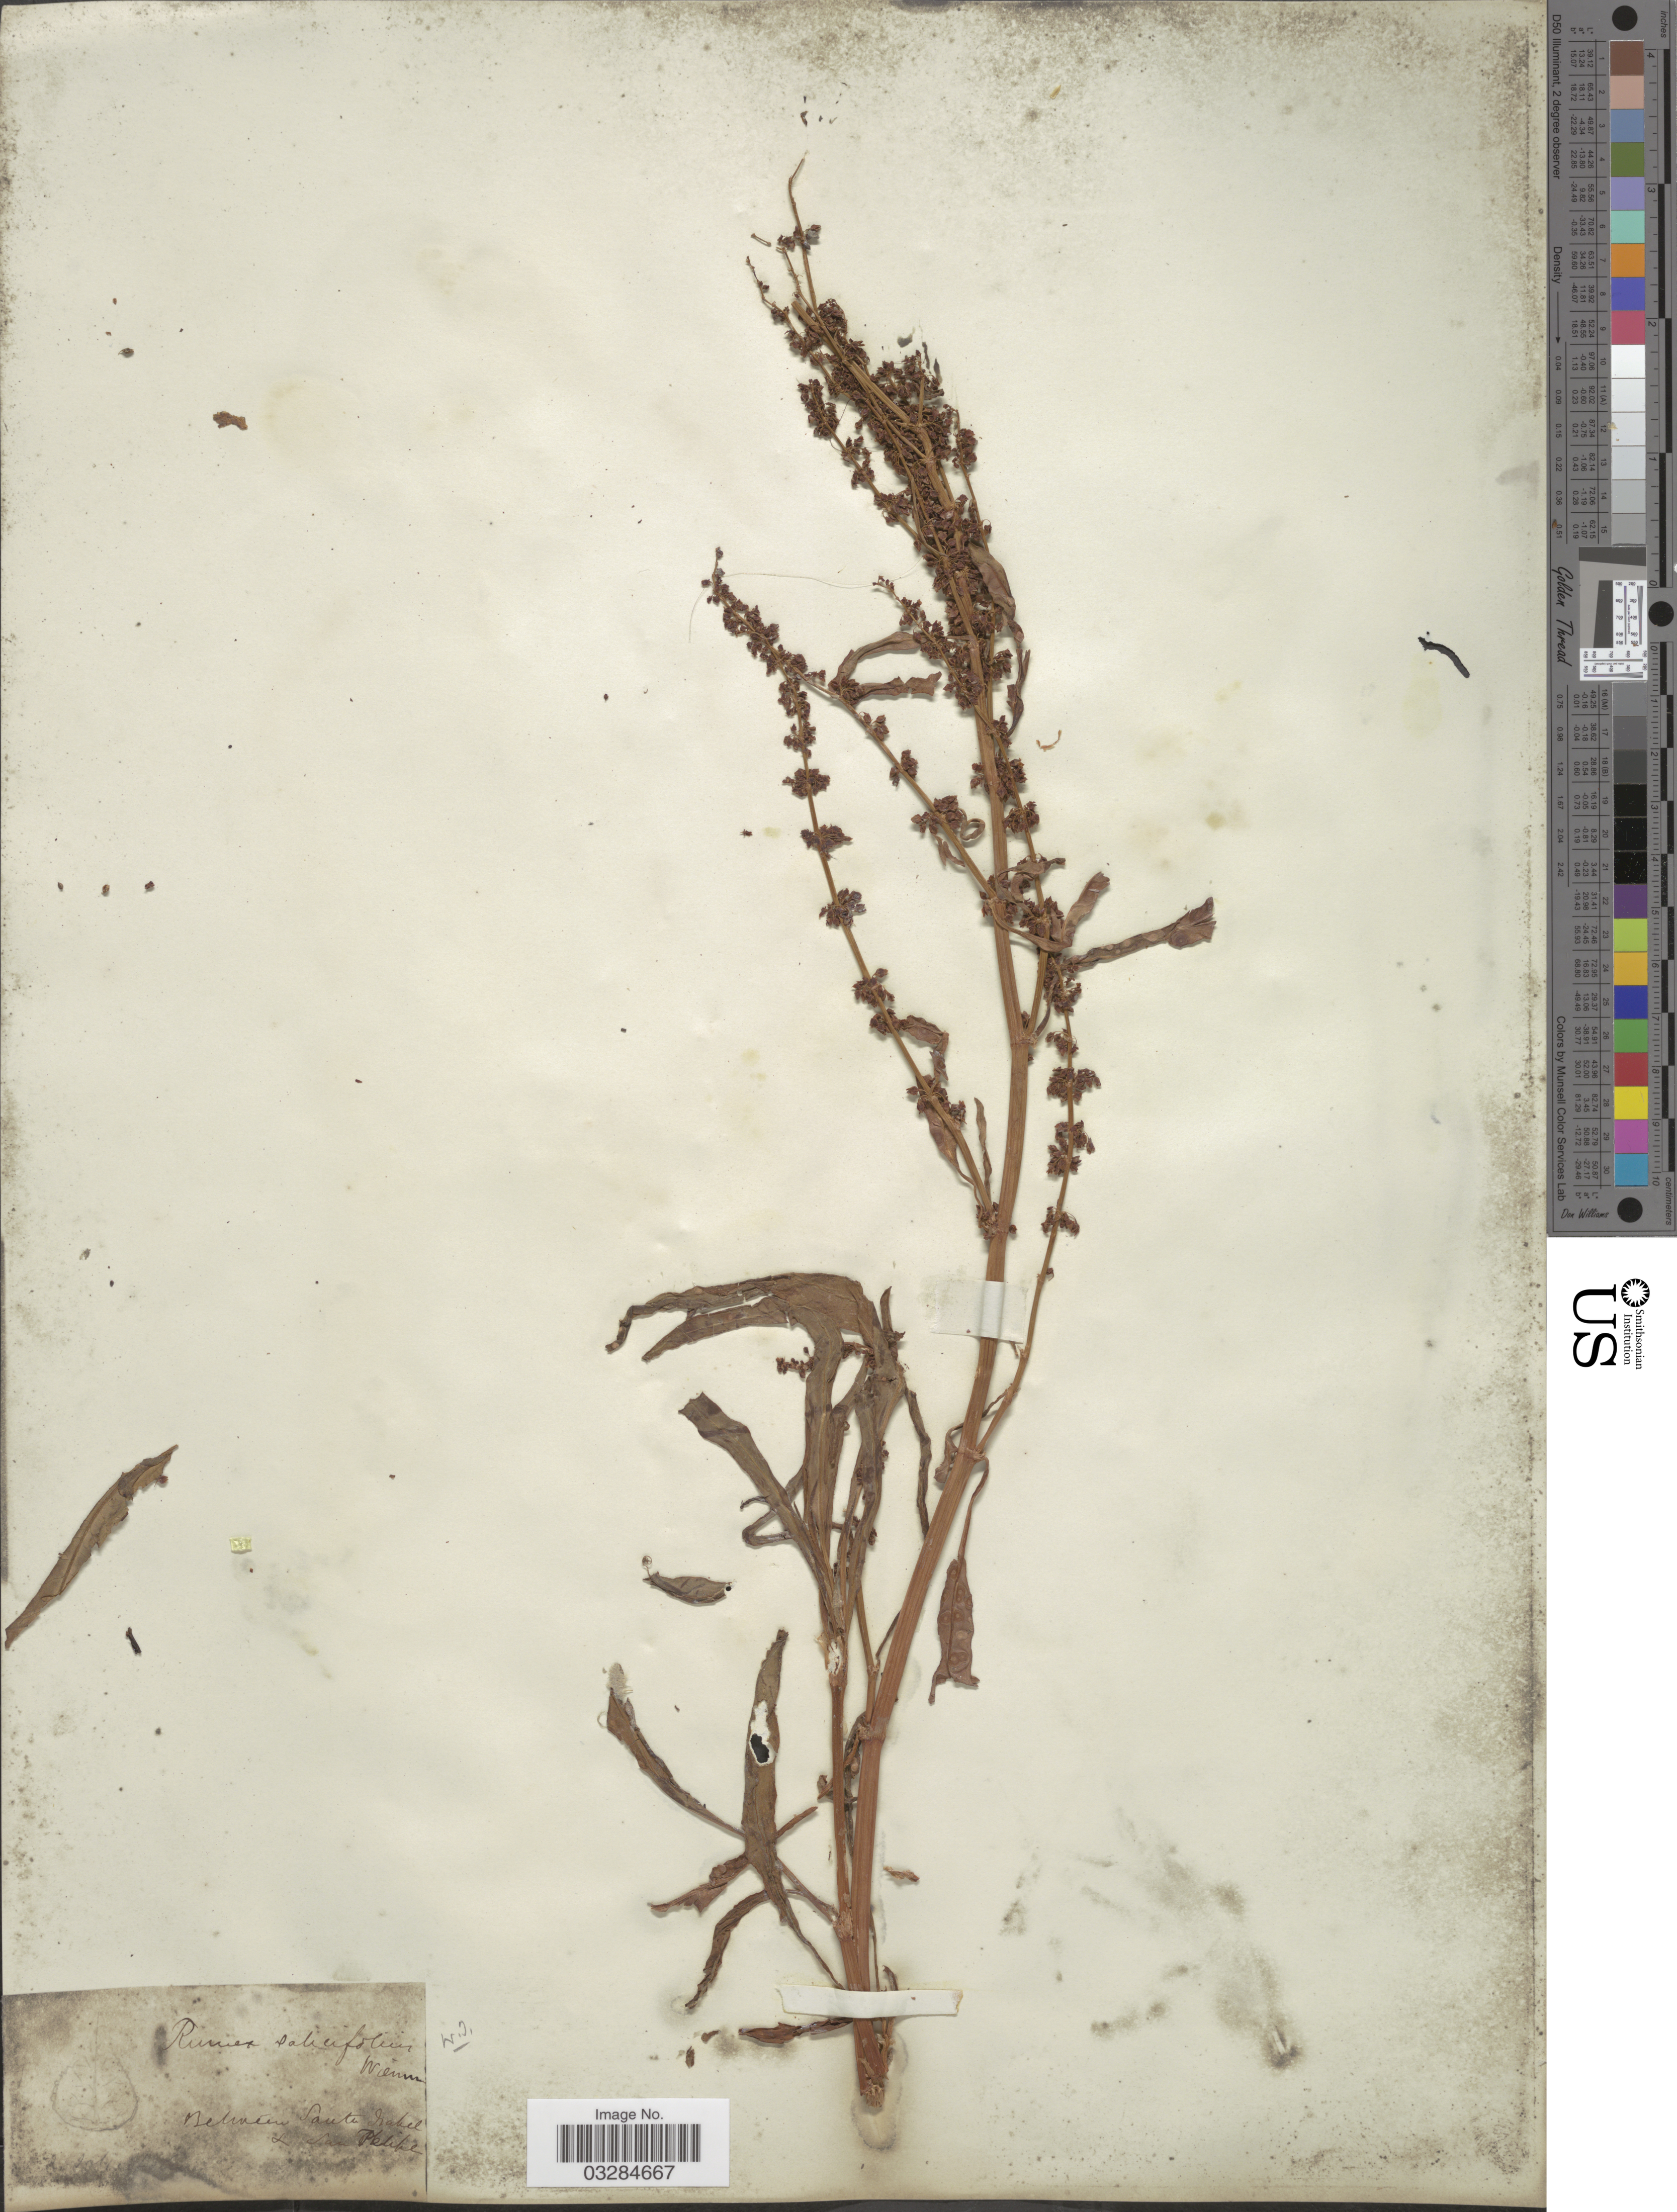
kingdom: Plantae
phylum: Tracheophyta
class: Magnoliopsida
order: Caryophyllales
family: Polygonaceae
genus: Rumex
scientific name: Rumex salicifolius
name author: Weinm.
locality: Between Santa Isabel & San Phelipe [interpreted].